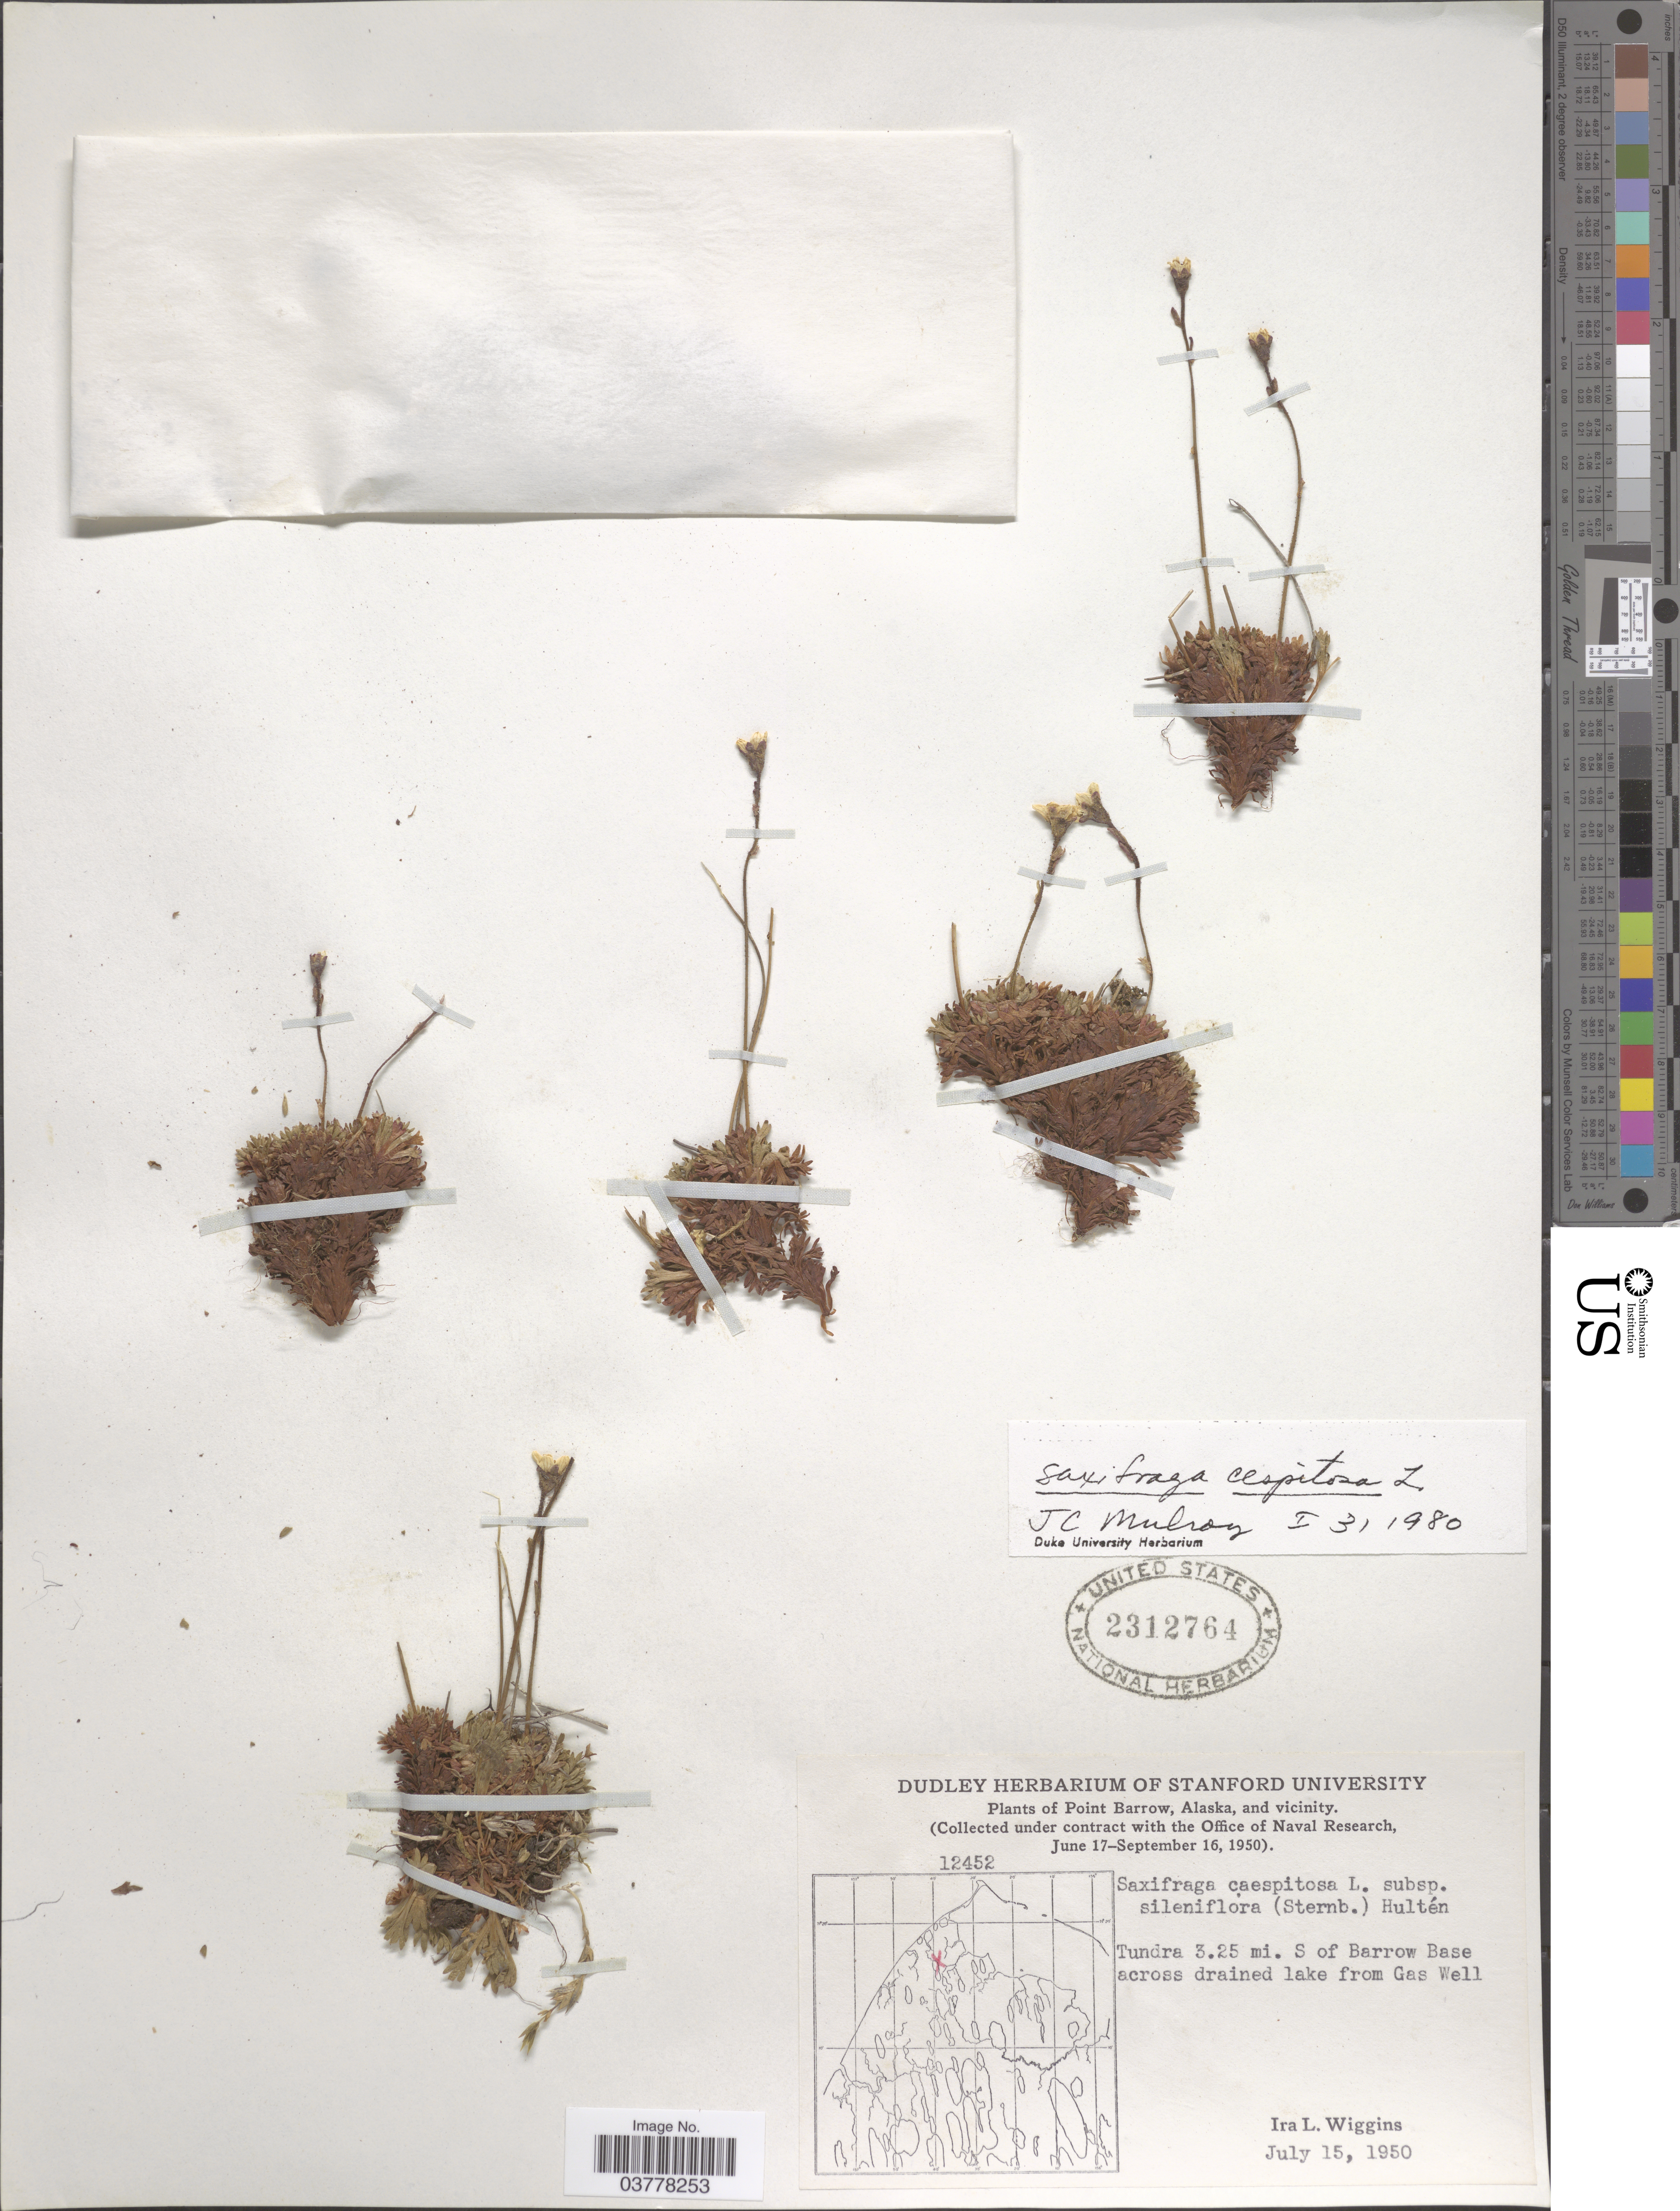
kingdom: Plantae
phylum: Tracheophyta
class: Magnoliopsida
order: Saxifragales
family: Saxifragaceae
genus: Saxifraga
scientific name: Saxifraga caespitosa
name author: L.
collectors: I. L. Wiggins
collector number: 12452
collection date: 1950-07-15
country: United States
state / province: Alaska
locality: Point Barrow, Alaska, and vicinity. Tundra 3.25 mi. S of Barrow Base across drained lake from Gas Well.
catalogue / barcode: US 2312764